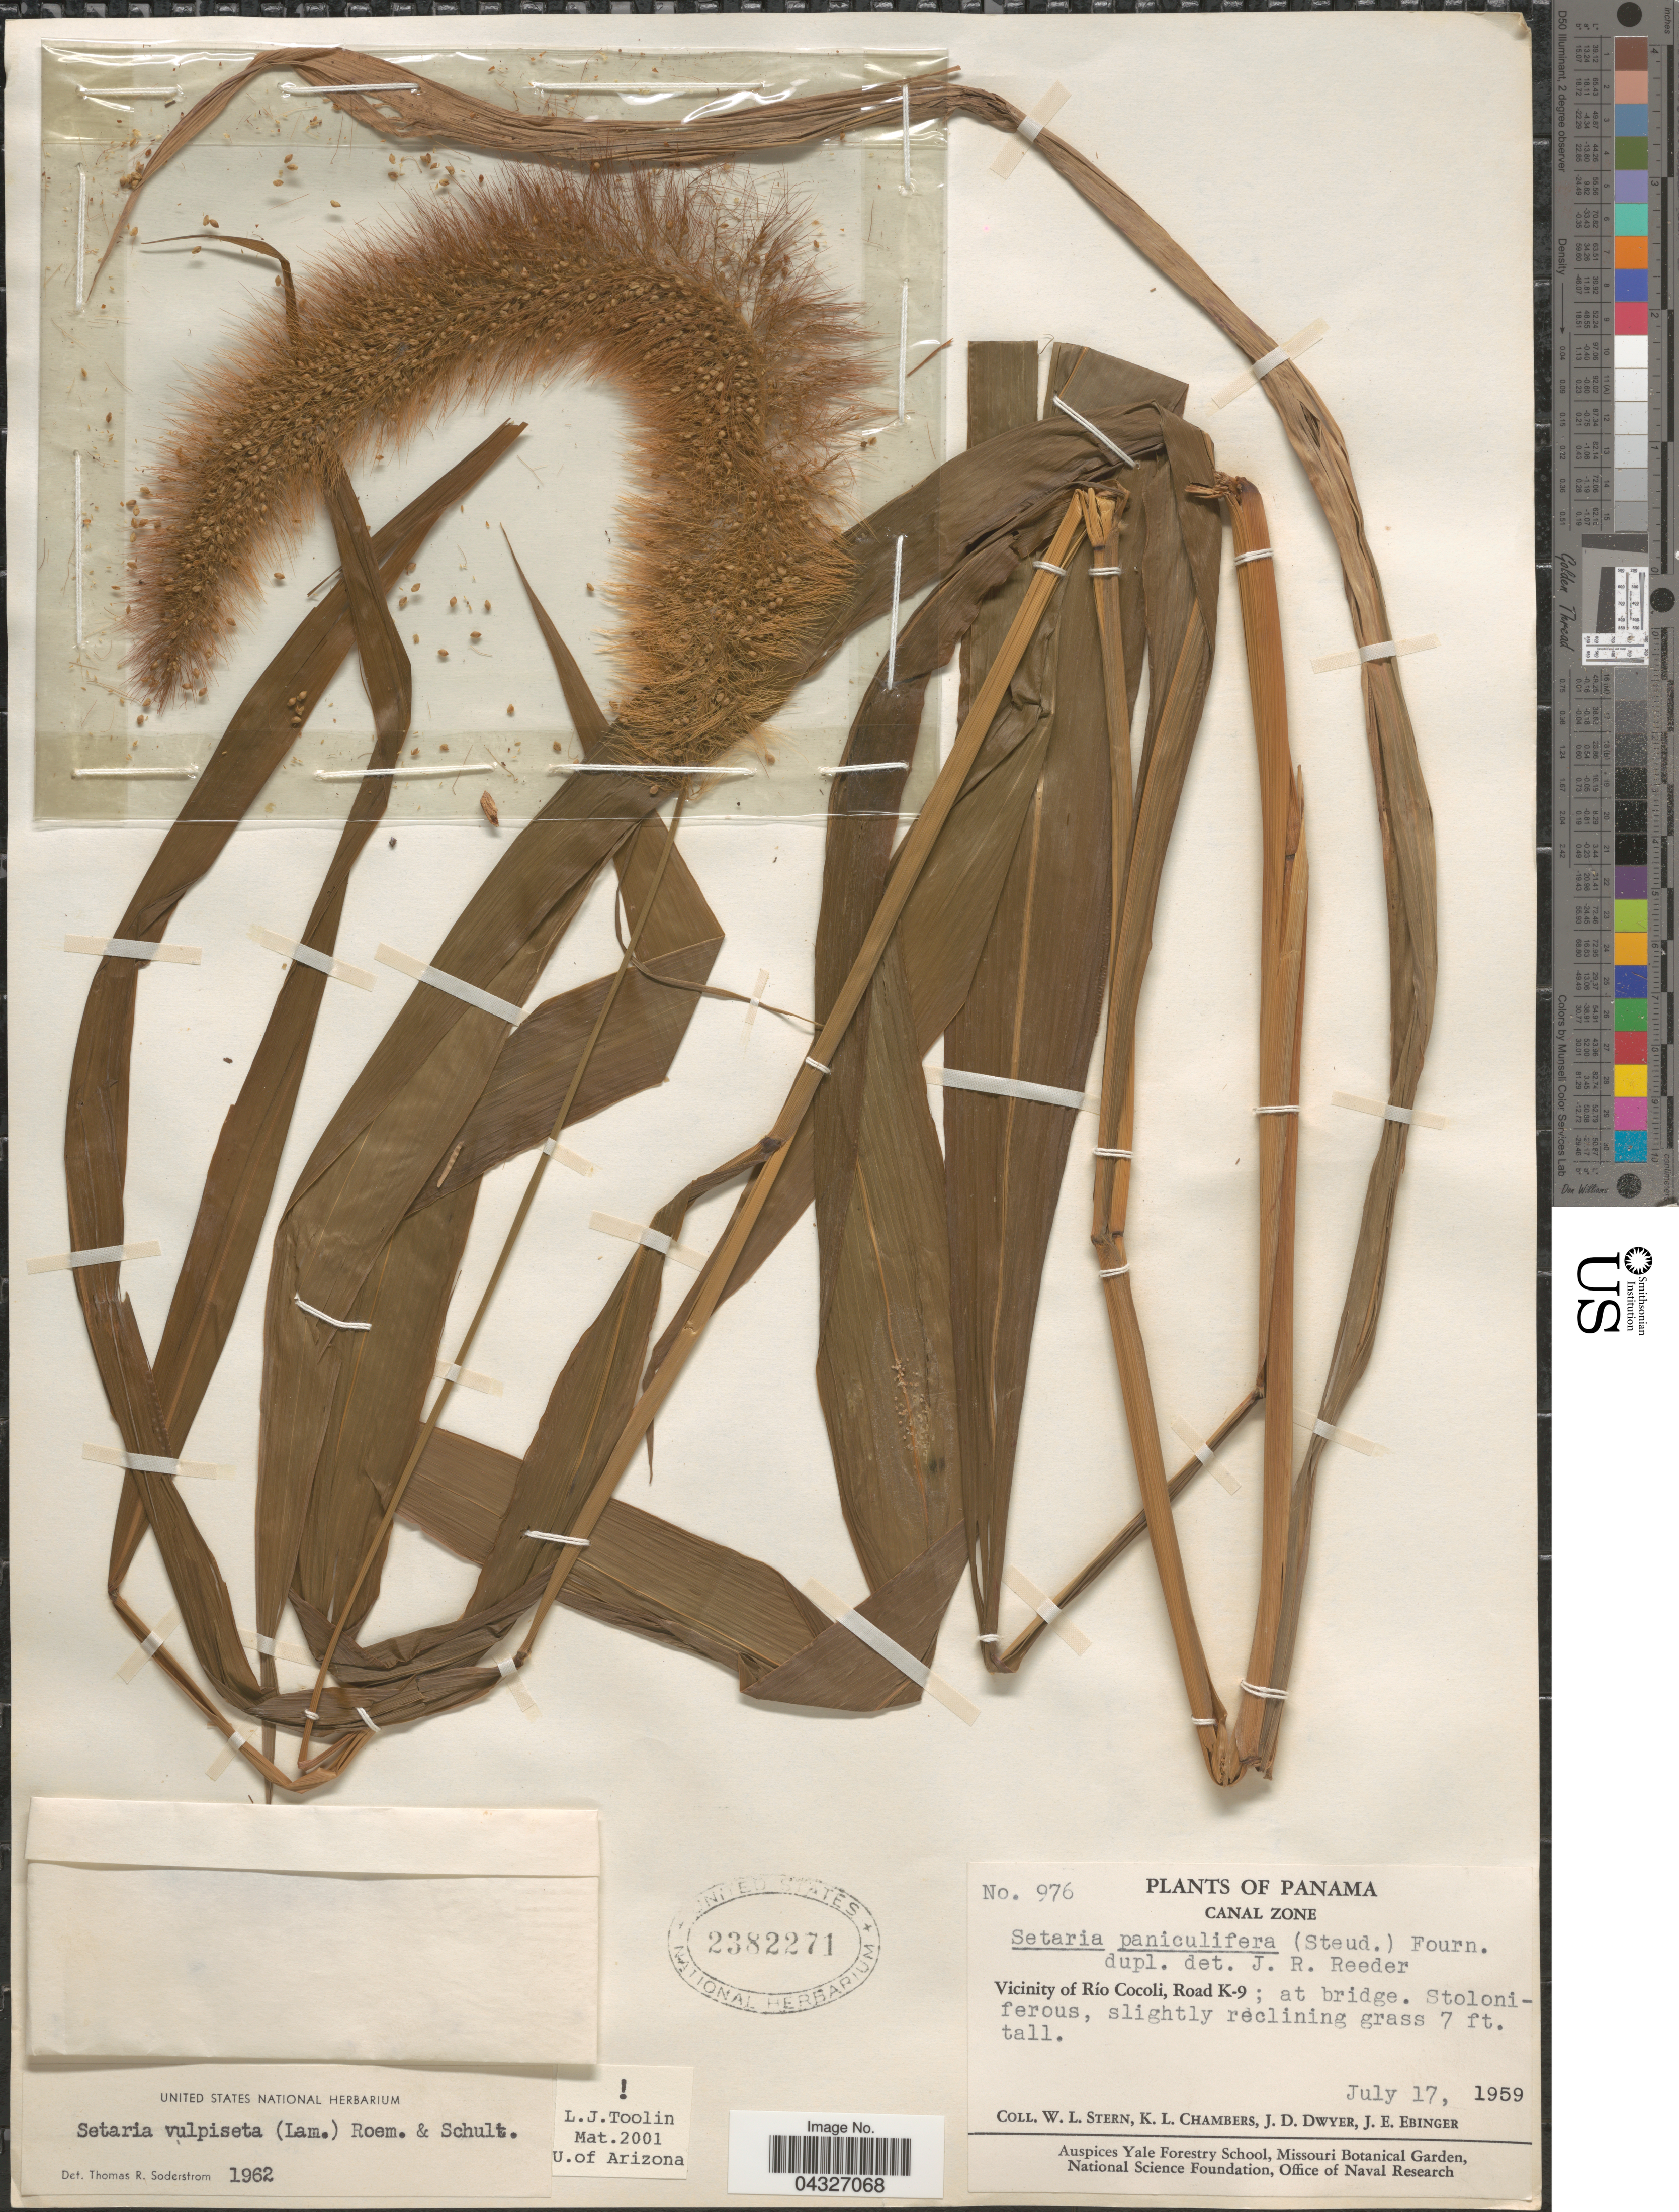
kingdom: Plantae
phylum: Tracheophyta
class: Liliopsida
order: Poales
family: Poaceae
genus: Setaria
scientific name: Setaria vulpiseta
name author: (Lam.) Roem. & Schult.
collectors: W. L. Stern, K. Chambers, J. D. Dwyer & J. Ebinger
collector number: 976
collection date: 1959-07-17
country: Panama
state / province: Colón / Panamá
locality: Canal Zone. Vicinity of Río Cocoli, Road K-9; at bridge.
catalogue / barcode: US 2382271